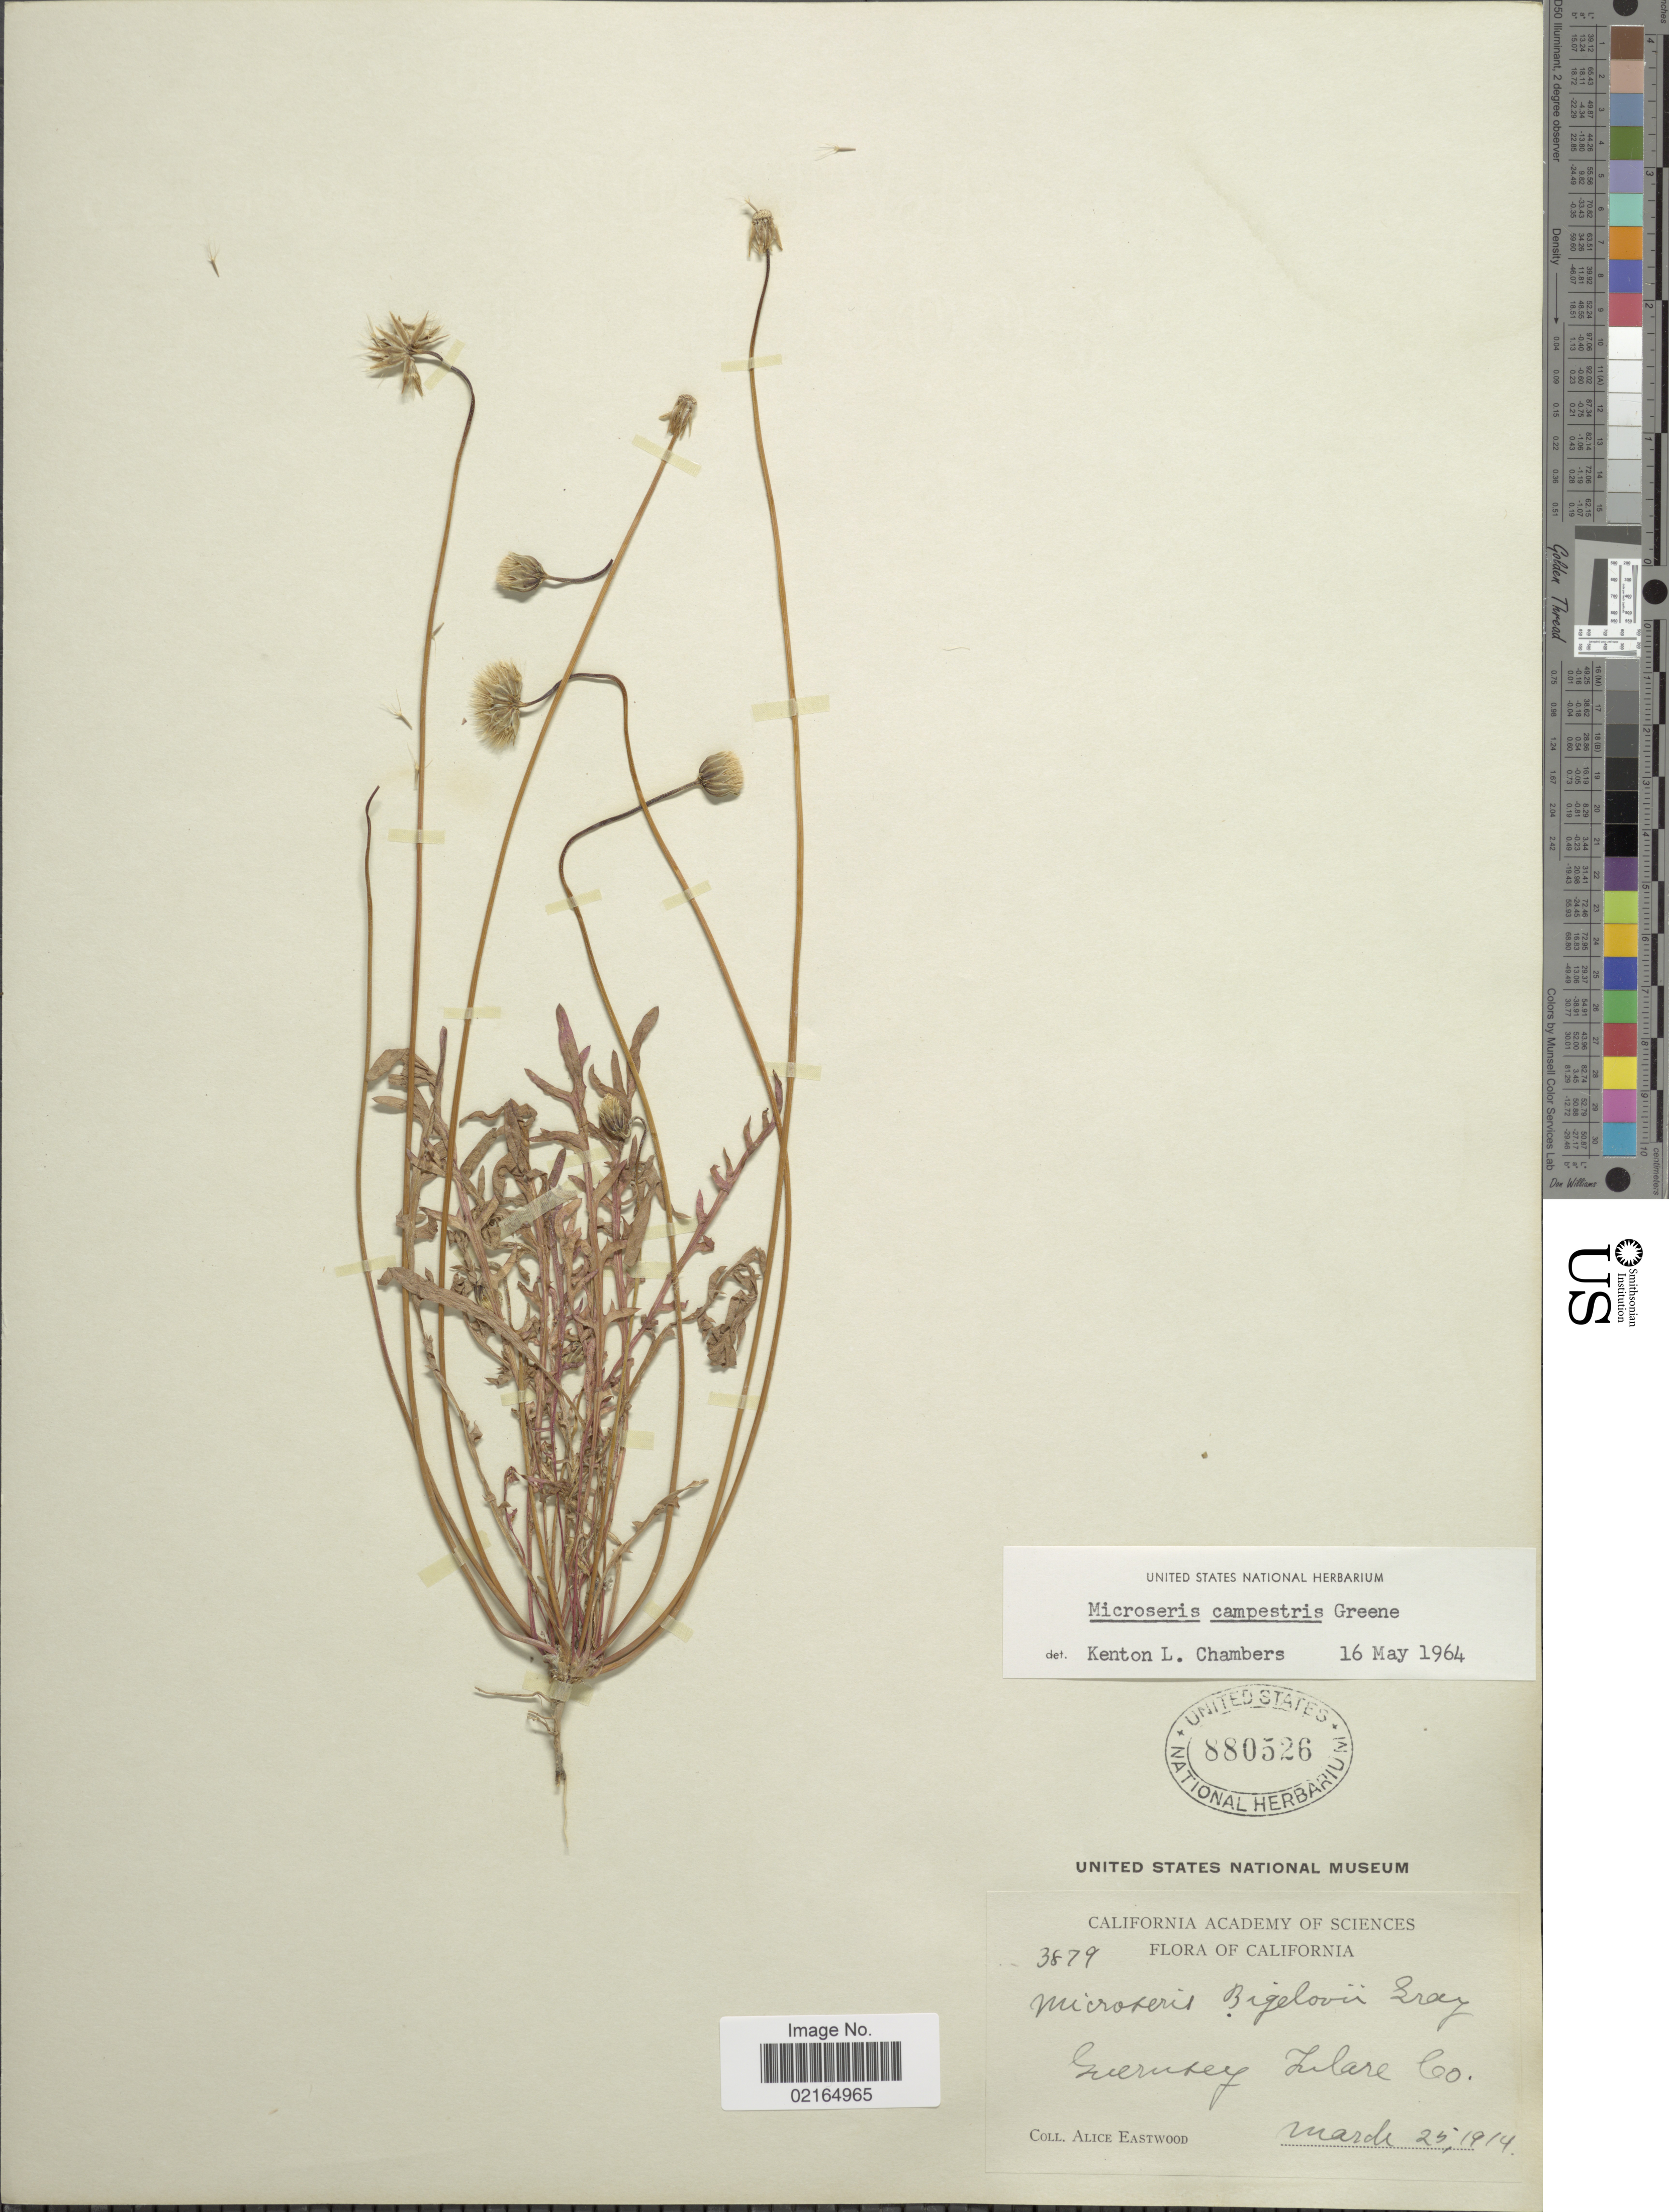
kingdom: Plantae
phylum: Tracheophyta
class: Magnoliopsida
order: Asterales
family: Asteraceae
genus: Microseris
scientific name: Microseris campestris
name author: Greene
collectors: A. Eastwood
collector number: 3879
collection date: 1914-03-25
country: United States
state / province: California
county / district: Tulare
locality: Guernsey, Tulare Co.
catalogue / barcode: US 880526